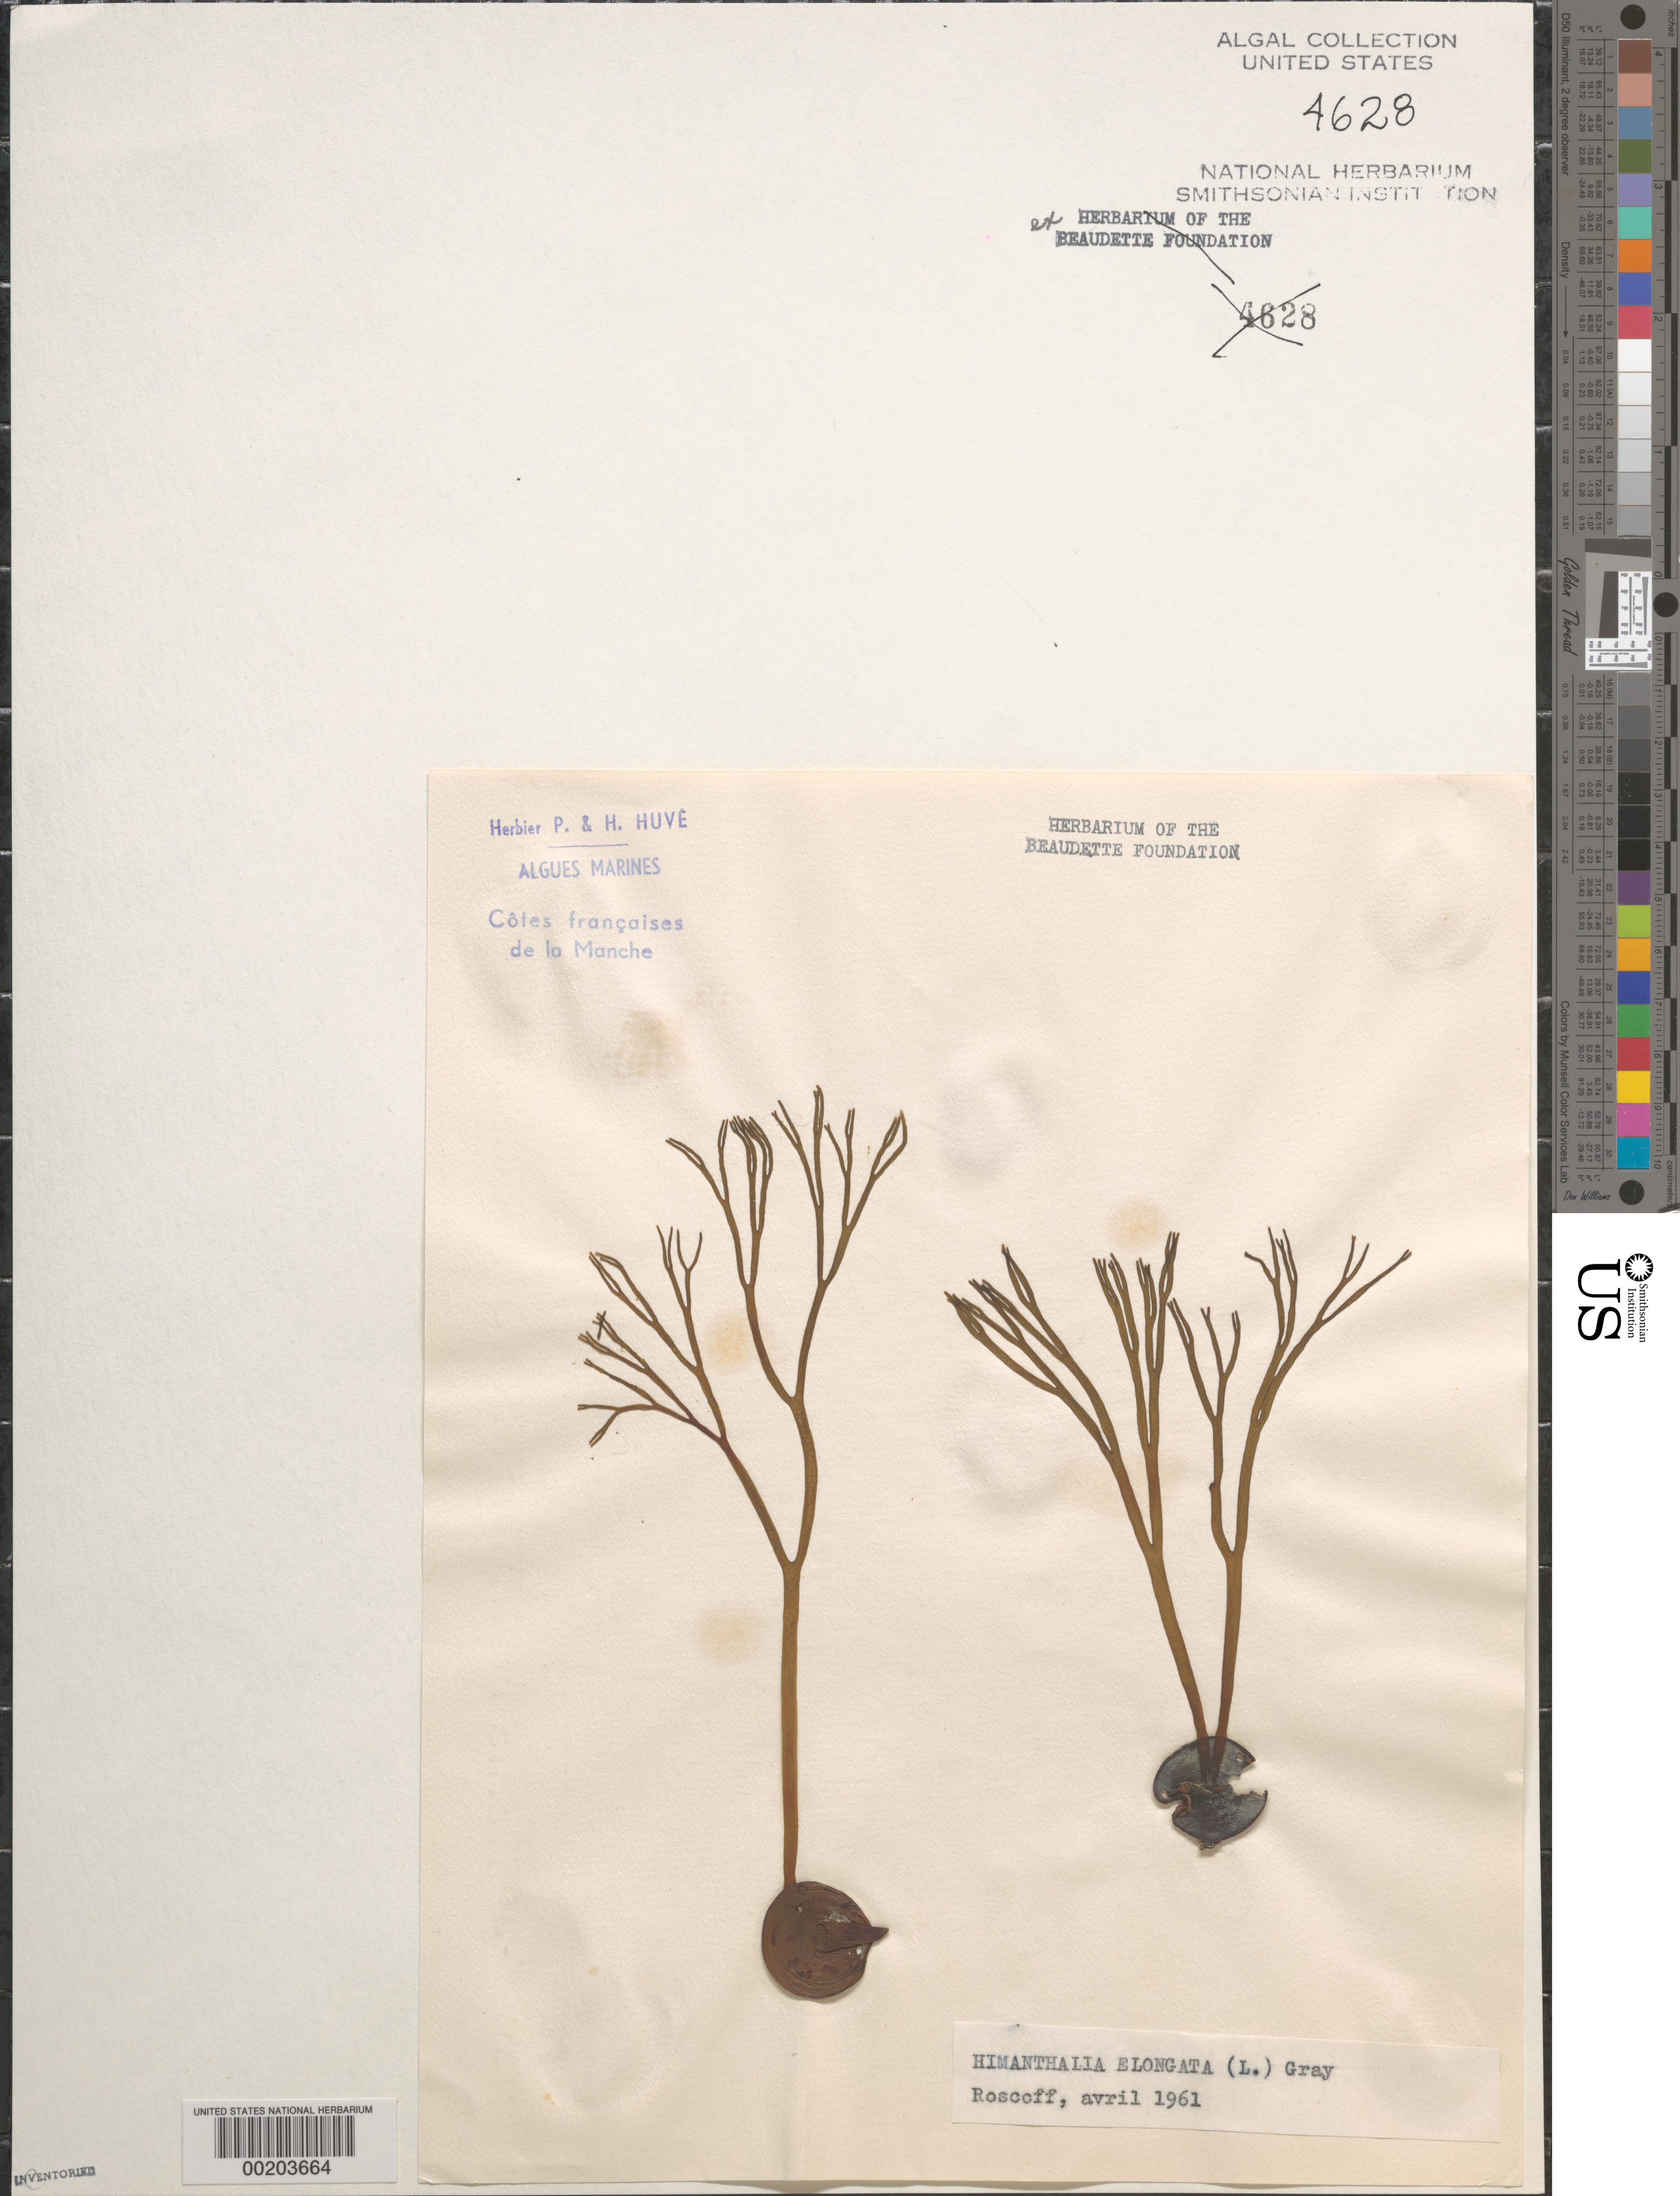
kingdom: Chromista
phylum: Ochrophyta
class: Phaeophyceae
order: Fucales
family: Himanthaliaceae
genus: Himanthalia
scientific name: Himanthalia elongata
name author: (L.) S.F. Gray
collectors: P. Huve & H. Huve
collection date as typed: Apr 1961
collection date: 1961-04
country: France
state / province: Bretagne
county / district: Finistère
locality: Roscoff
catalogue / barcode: US 4628